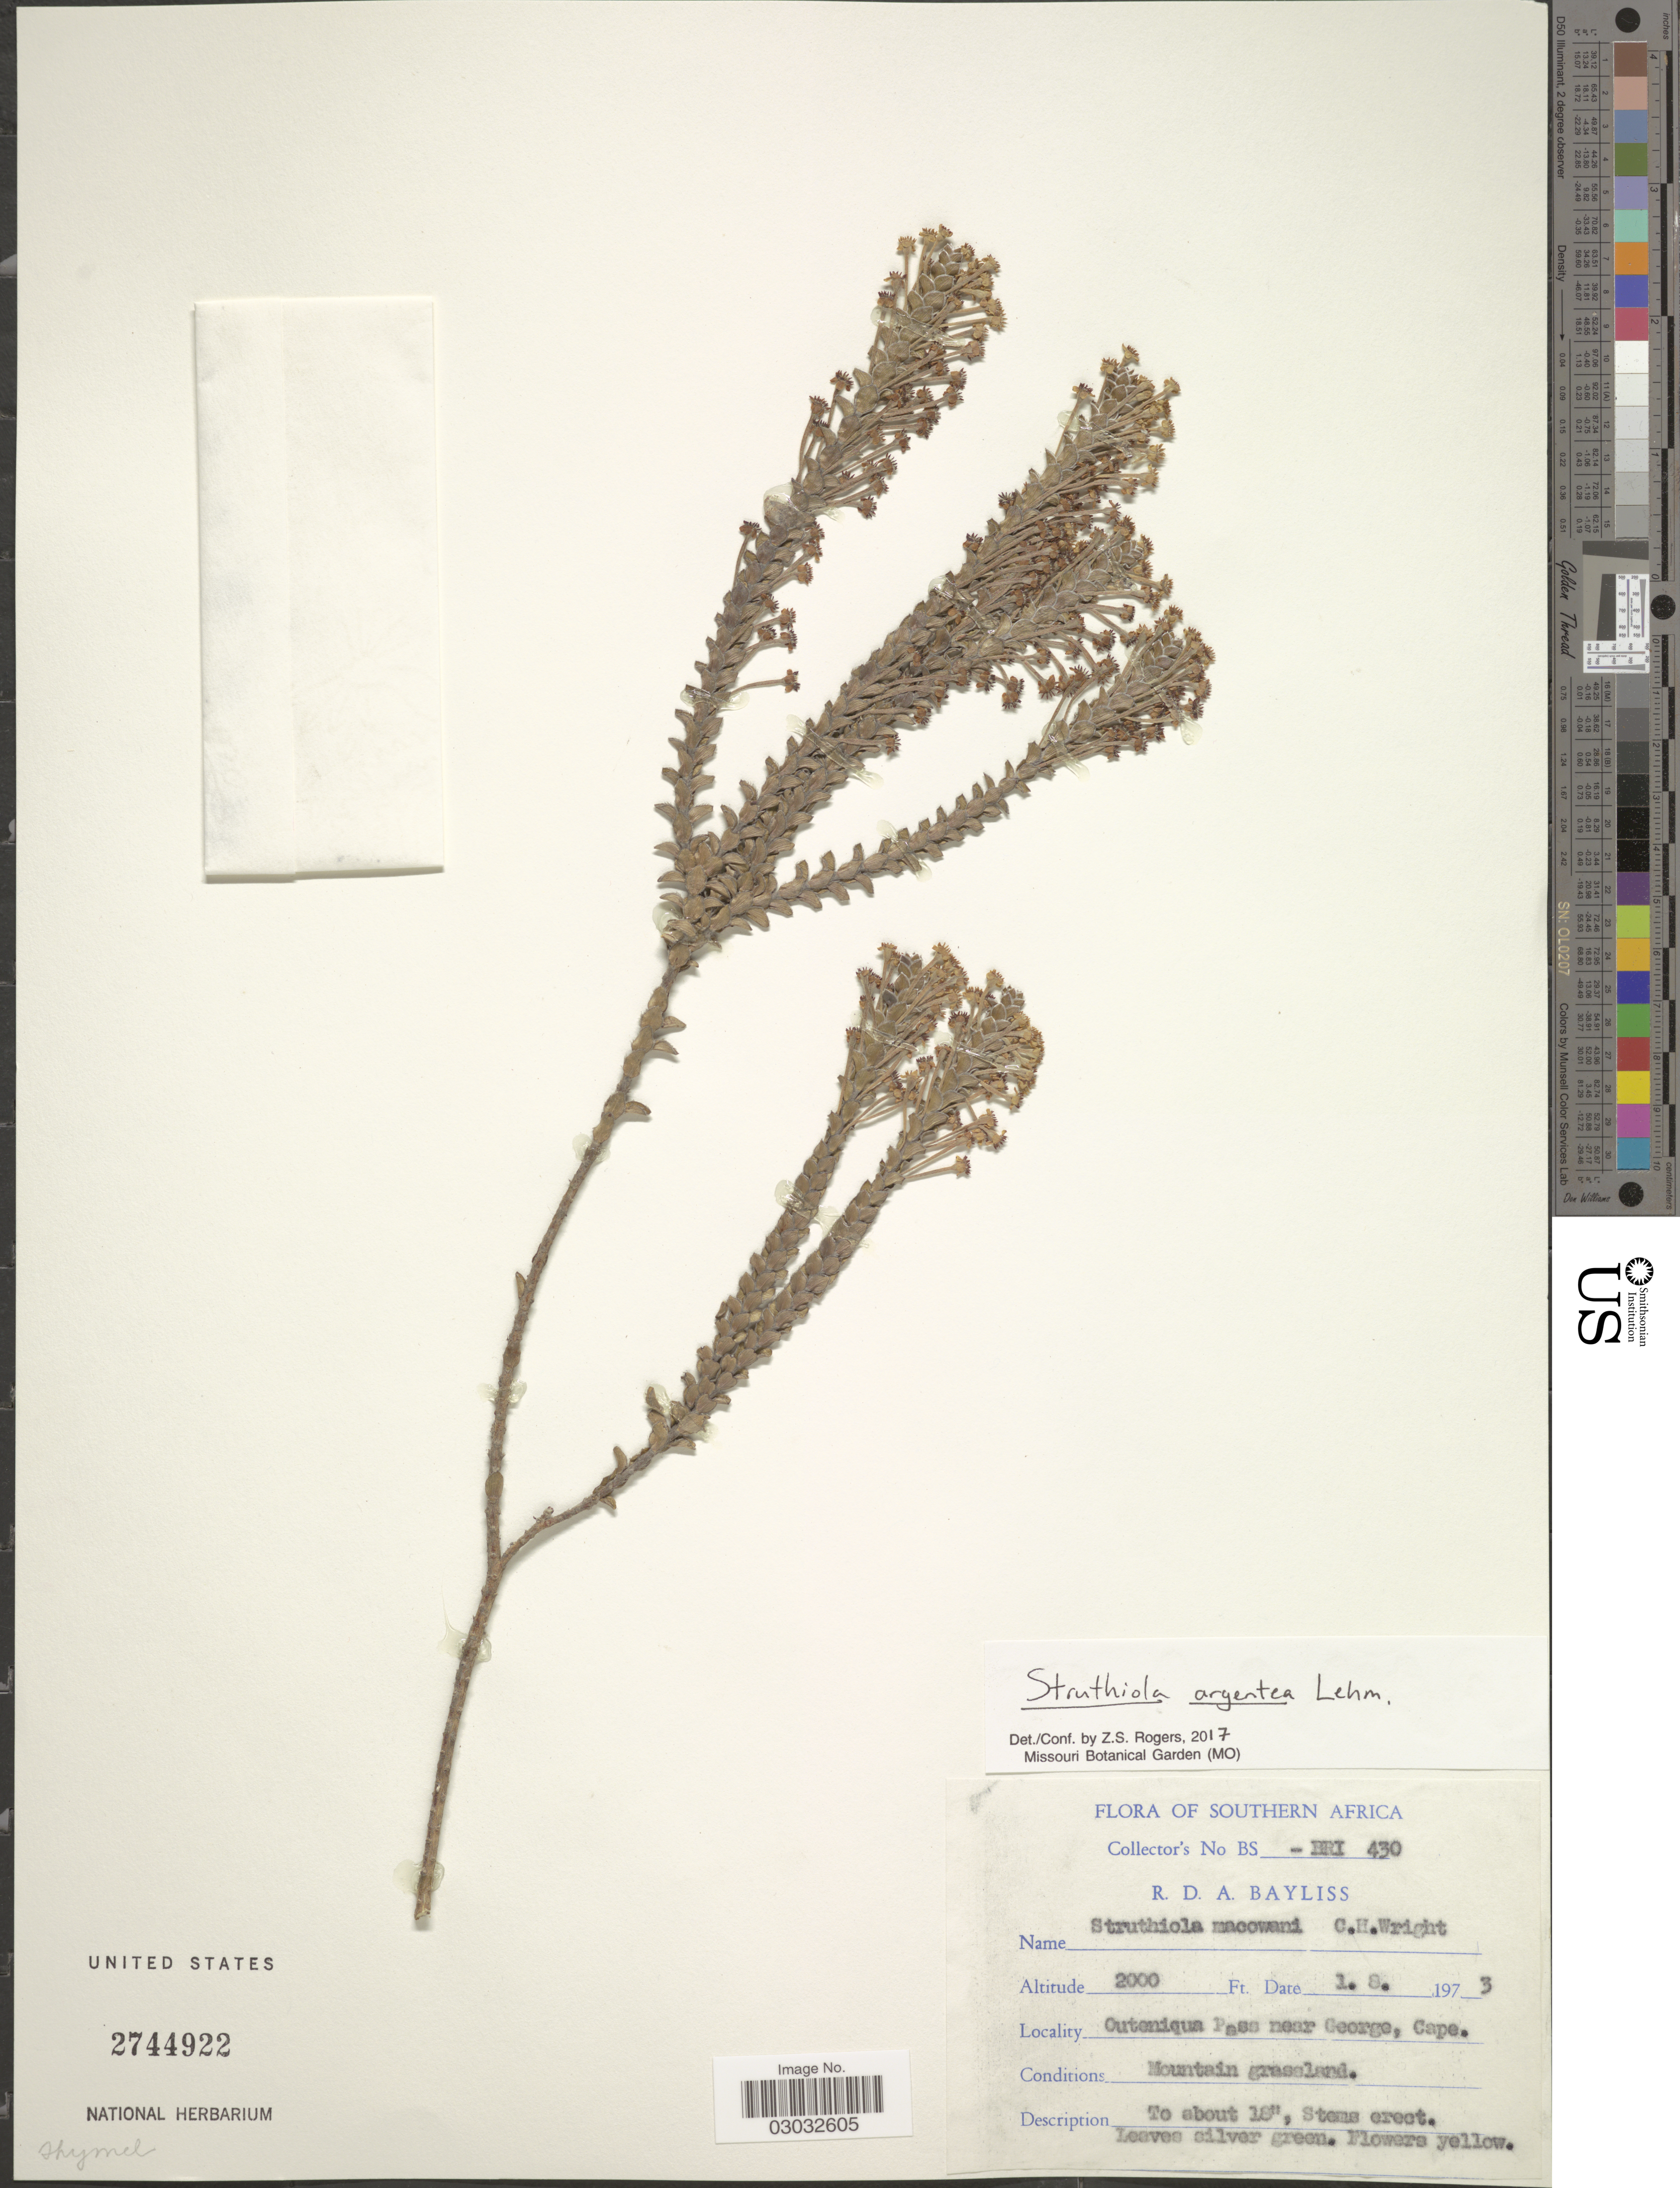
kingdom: Plantae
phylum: Tracheophyta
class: Magnoliopsida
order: Malvales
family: Thymelaeaceae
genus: Struthiola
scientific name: Struthiola argentea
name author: Lehm.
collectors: R. Bayliss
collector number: BS-BRI 430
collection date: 1973-08-01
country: South Africa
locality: Southern Africa. Cuteniqua Pass near George, Cape.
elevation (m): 610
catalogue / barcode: US 2744922